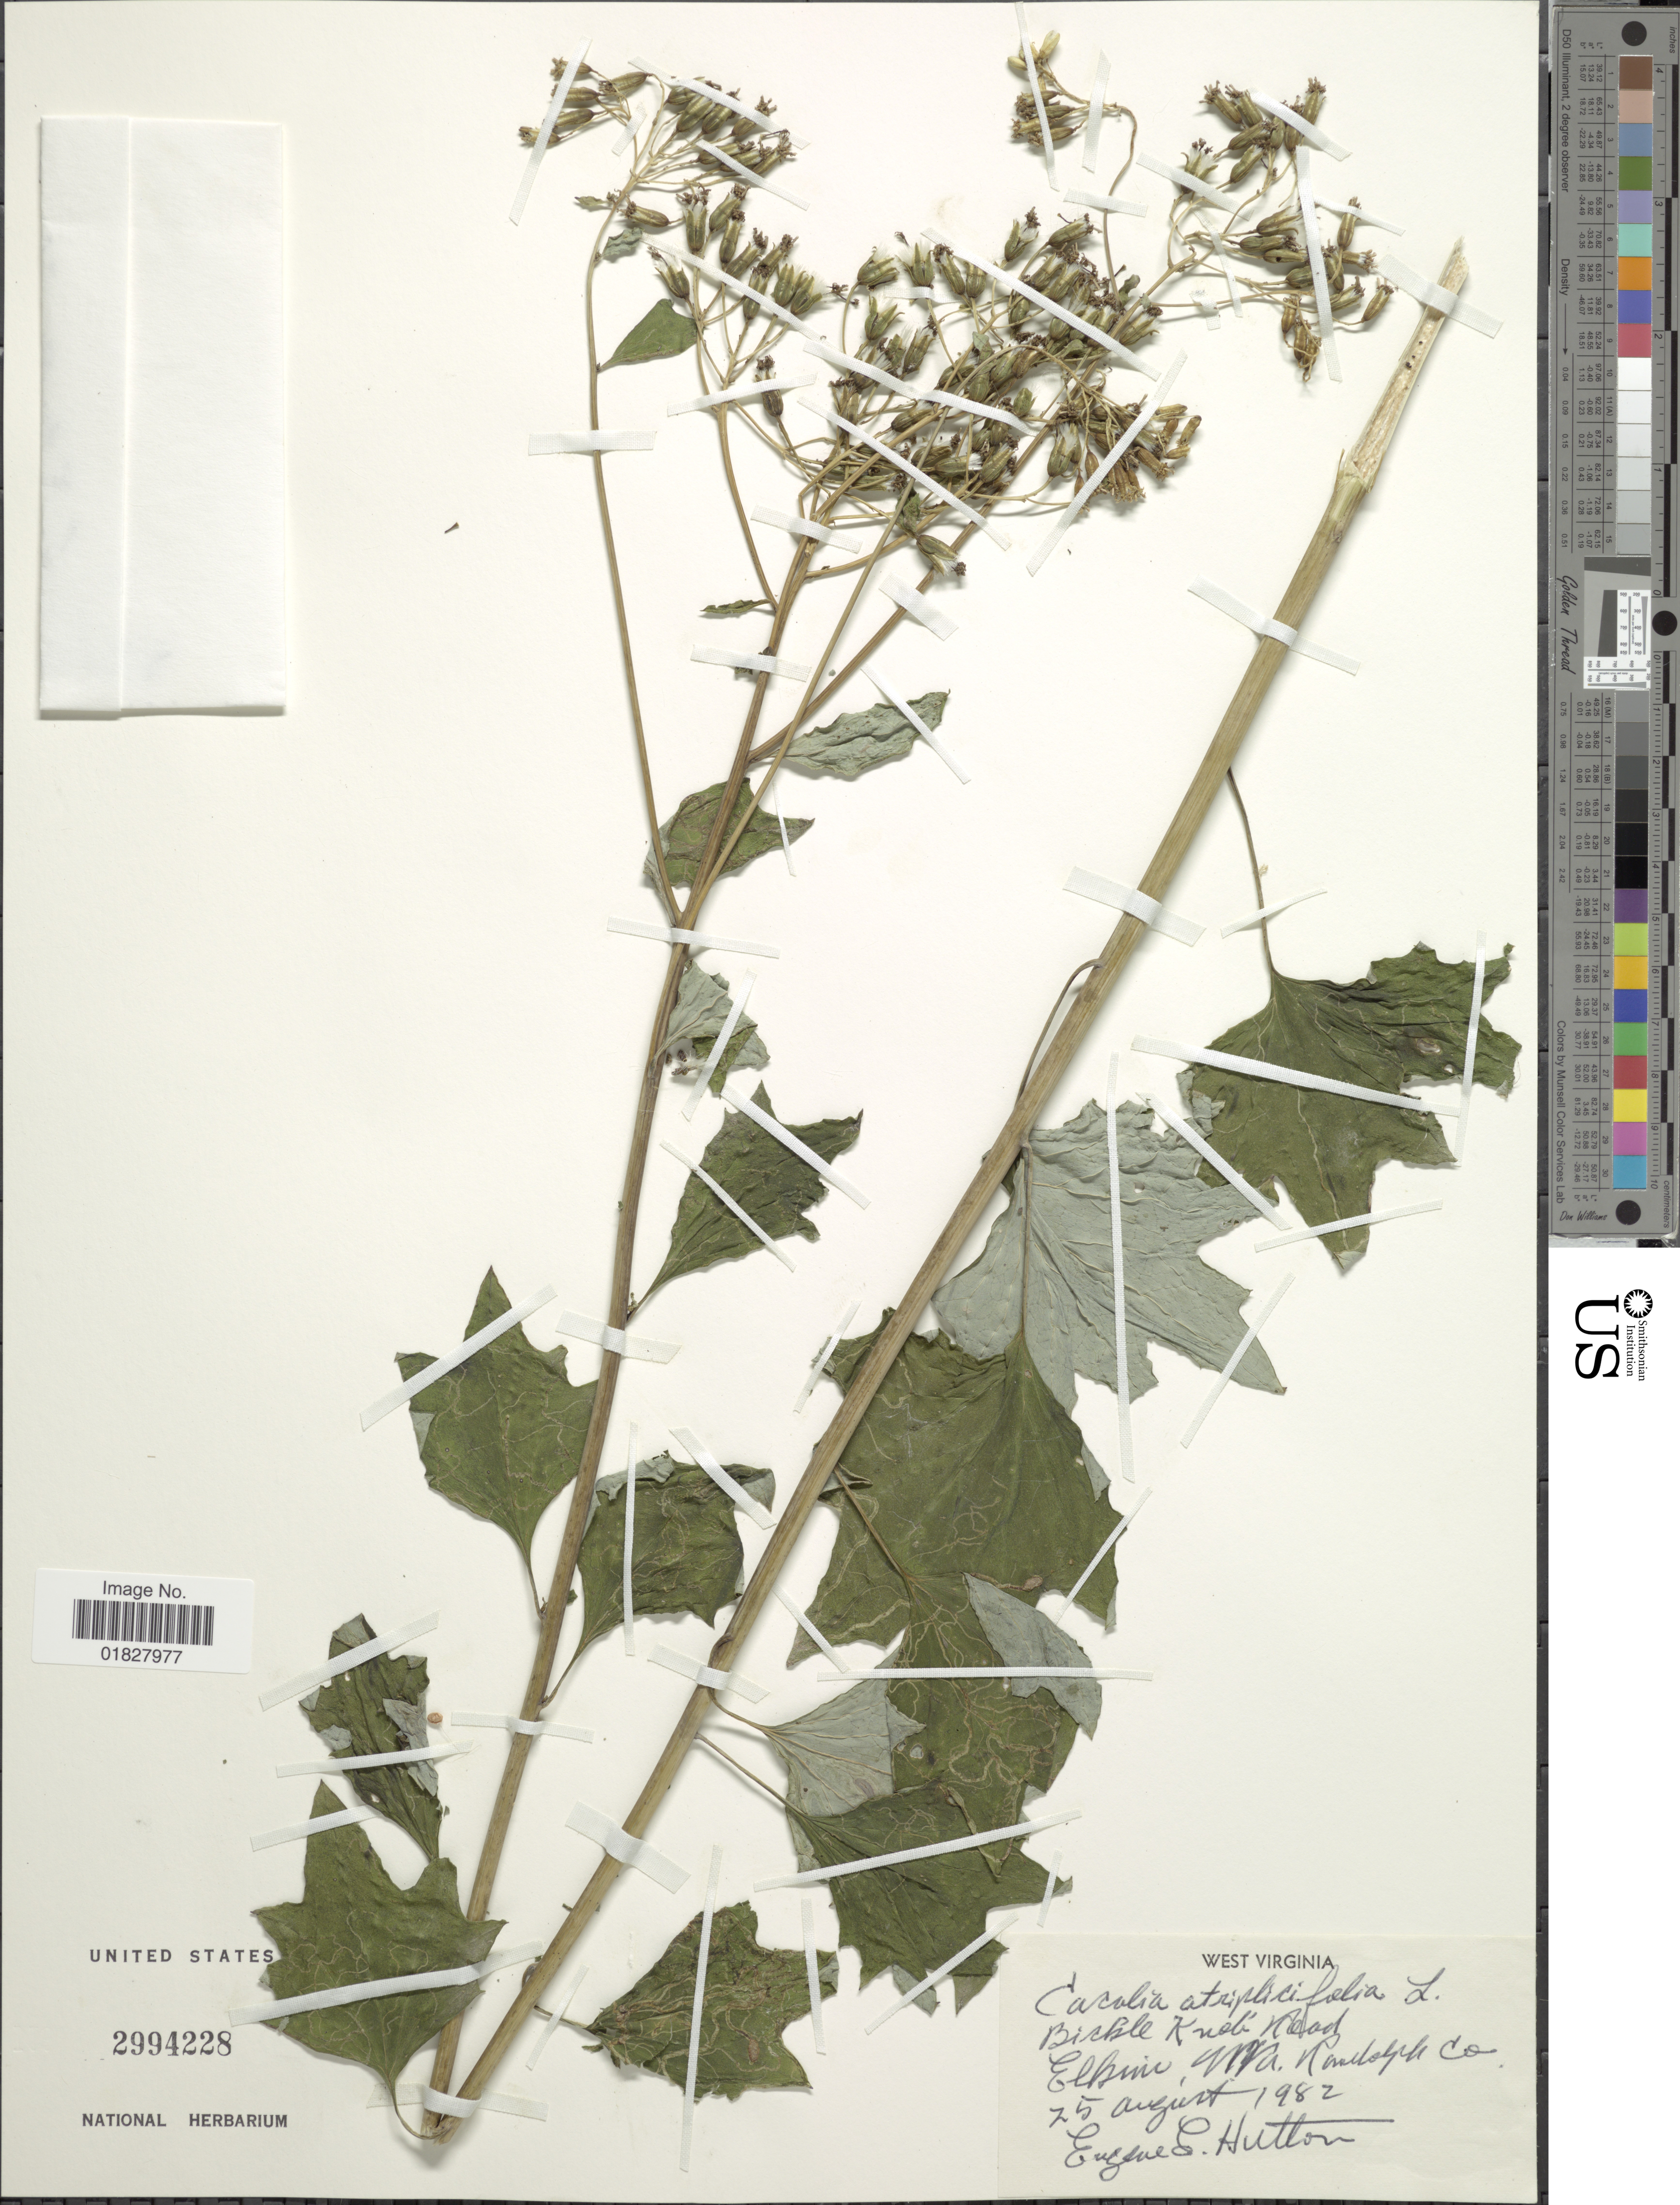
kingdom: Plantae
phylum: Tracheophyta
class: Magnoliopsida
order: Asterales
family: Asteraceae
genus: Arnoglossum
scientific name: Arnoglossum atriplicifolium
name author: (L.) H. Rob.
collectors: E. Hutton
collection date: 1982-08-25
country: United States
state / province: West Virginia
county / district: Randolph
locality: Bickle Knob Road, Elkins, Wva., Randolph Co.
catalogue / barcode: US 2994228